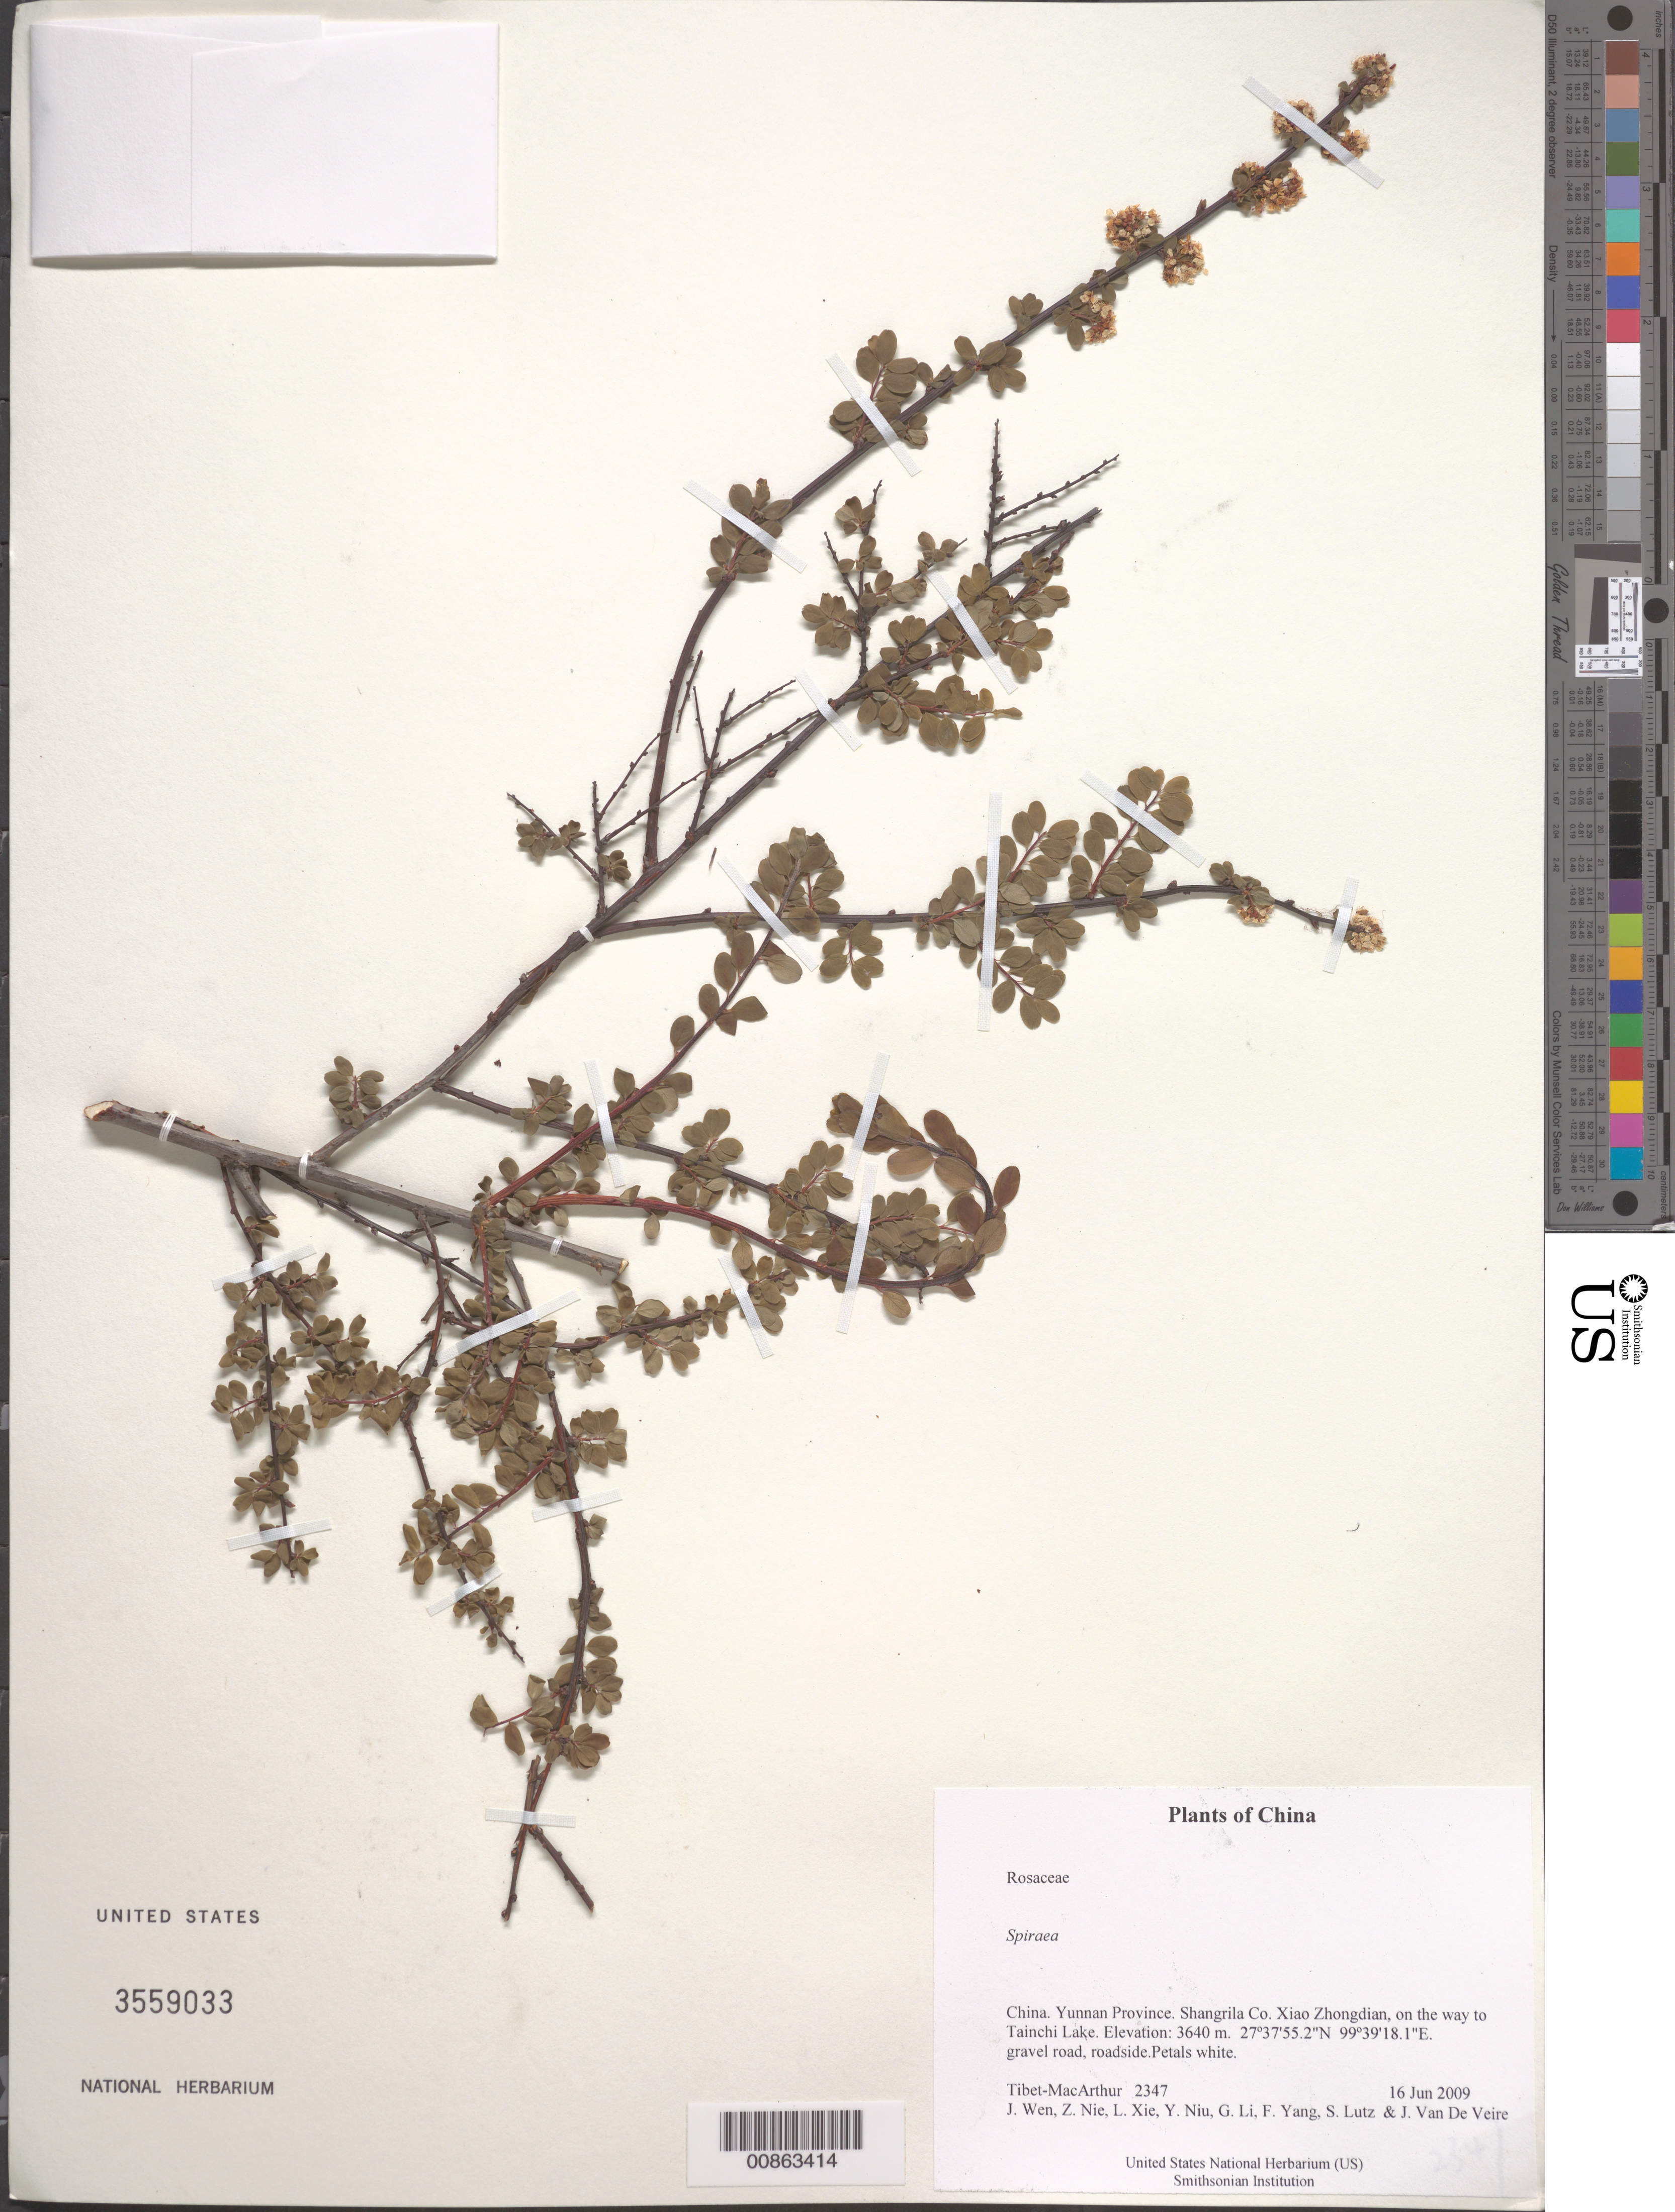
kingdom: Plantae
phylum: Tracheophyta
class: Magnoliopsida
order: Rosales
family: Rosaceae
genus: Spiraea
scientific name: Spiraea sp.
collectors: Tibet-MacArthur, J. Wen, Z. Nie, L. Xie, Y. Niu, G. Li, F. Yang, S. Lutz & J. Van De Veire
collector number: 2347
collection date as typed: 16 Jun 2009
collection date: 2009-06-16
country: China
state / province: Yunnan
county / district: Shangrila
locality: Xiao Zhongdian, on the way to Tainchi Lake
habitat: gravel road, roadside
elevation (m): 3640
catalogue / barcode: US 3559033